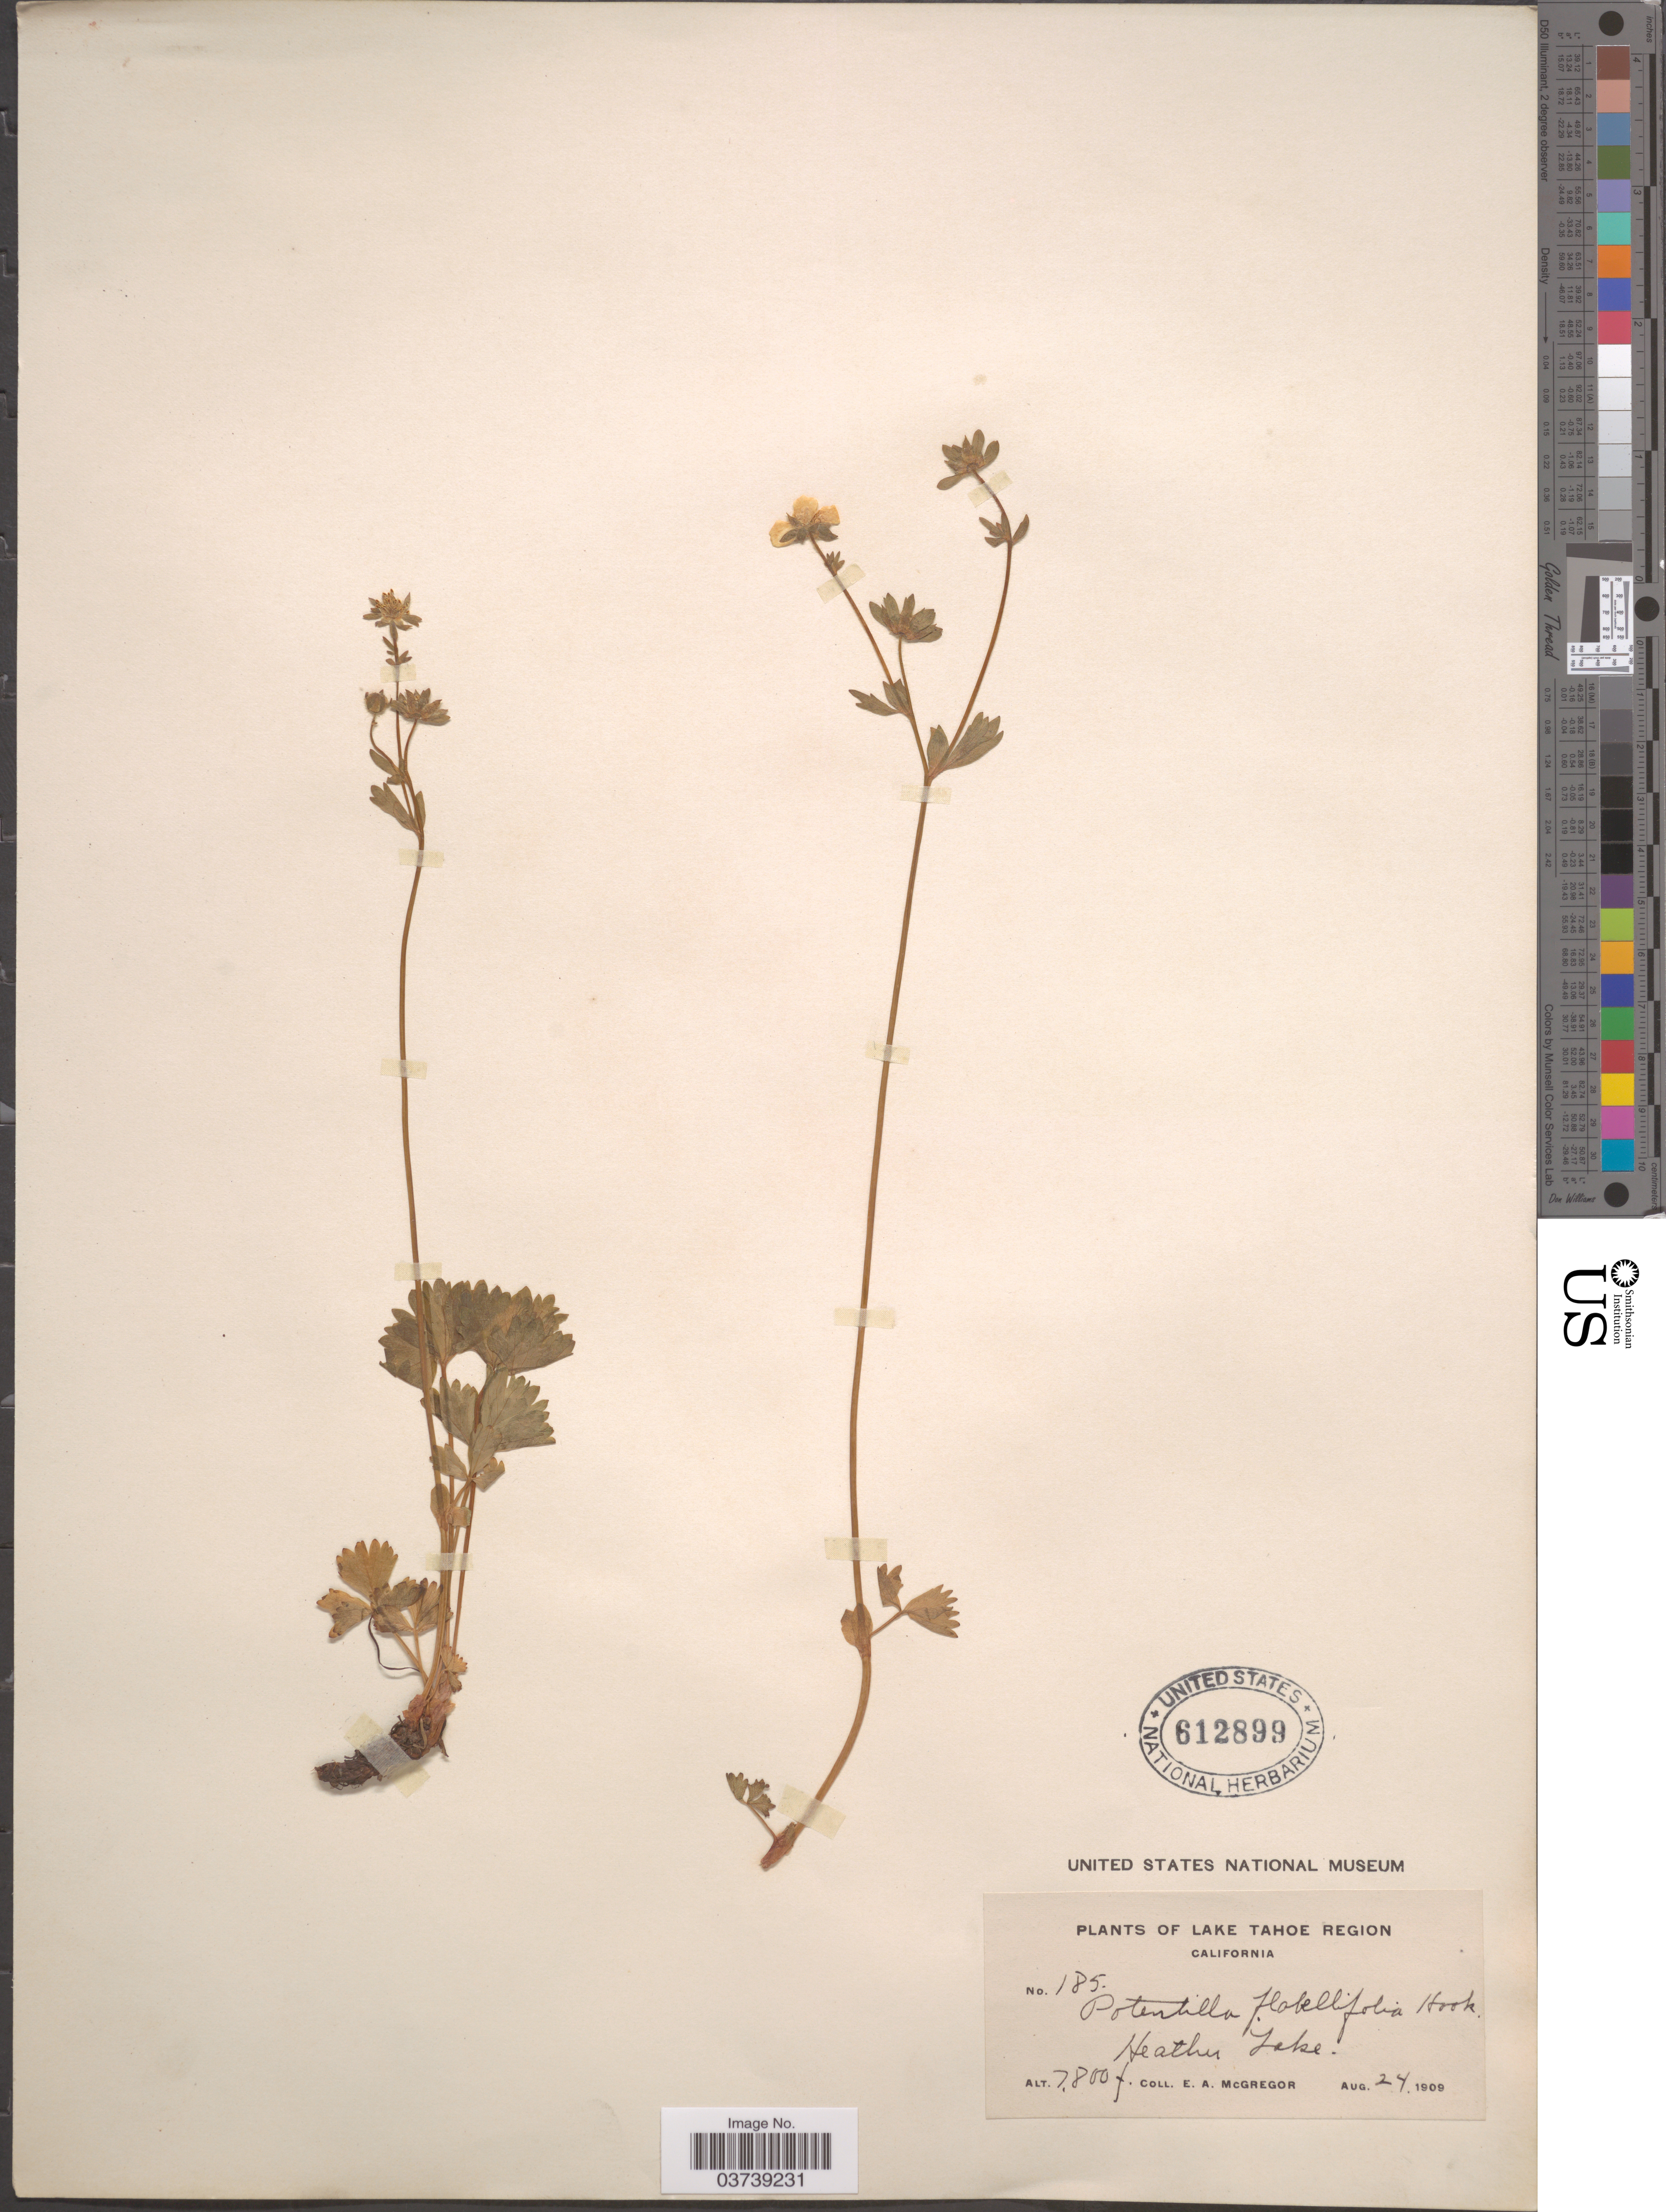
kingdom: Plantae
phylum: Tracheophyta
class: Magnoliopsida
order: Rosales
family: Rosaceae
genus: Potentilla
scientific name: Potentilla flabellifolia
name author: Hook. ex Torr. & A. Gray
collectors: E. A. McGregor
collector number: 185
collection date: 1909-08-24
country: United States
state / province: California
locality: Lake Tahoe Region. Heather Lake.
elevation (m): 2377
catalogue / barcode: US 612899